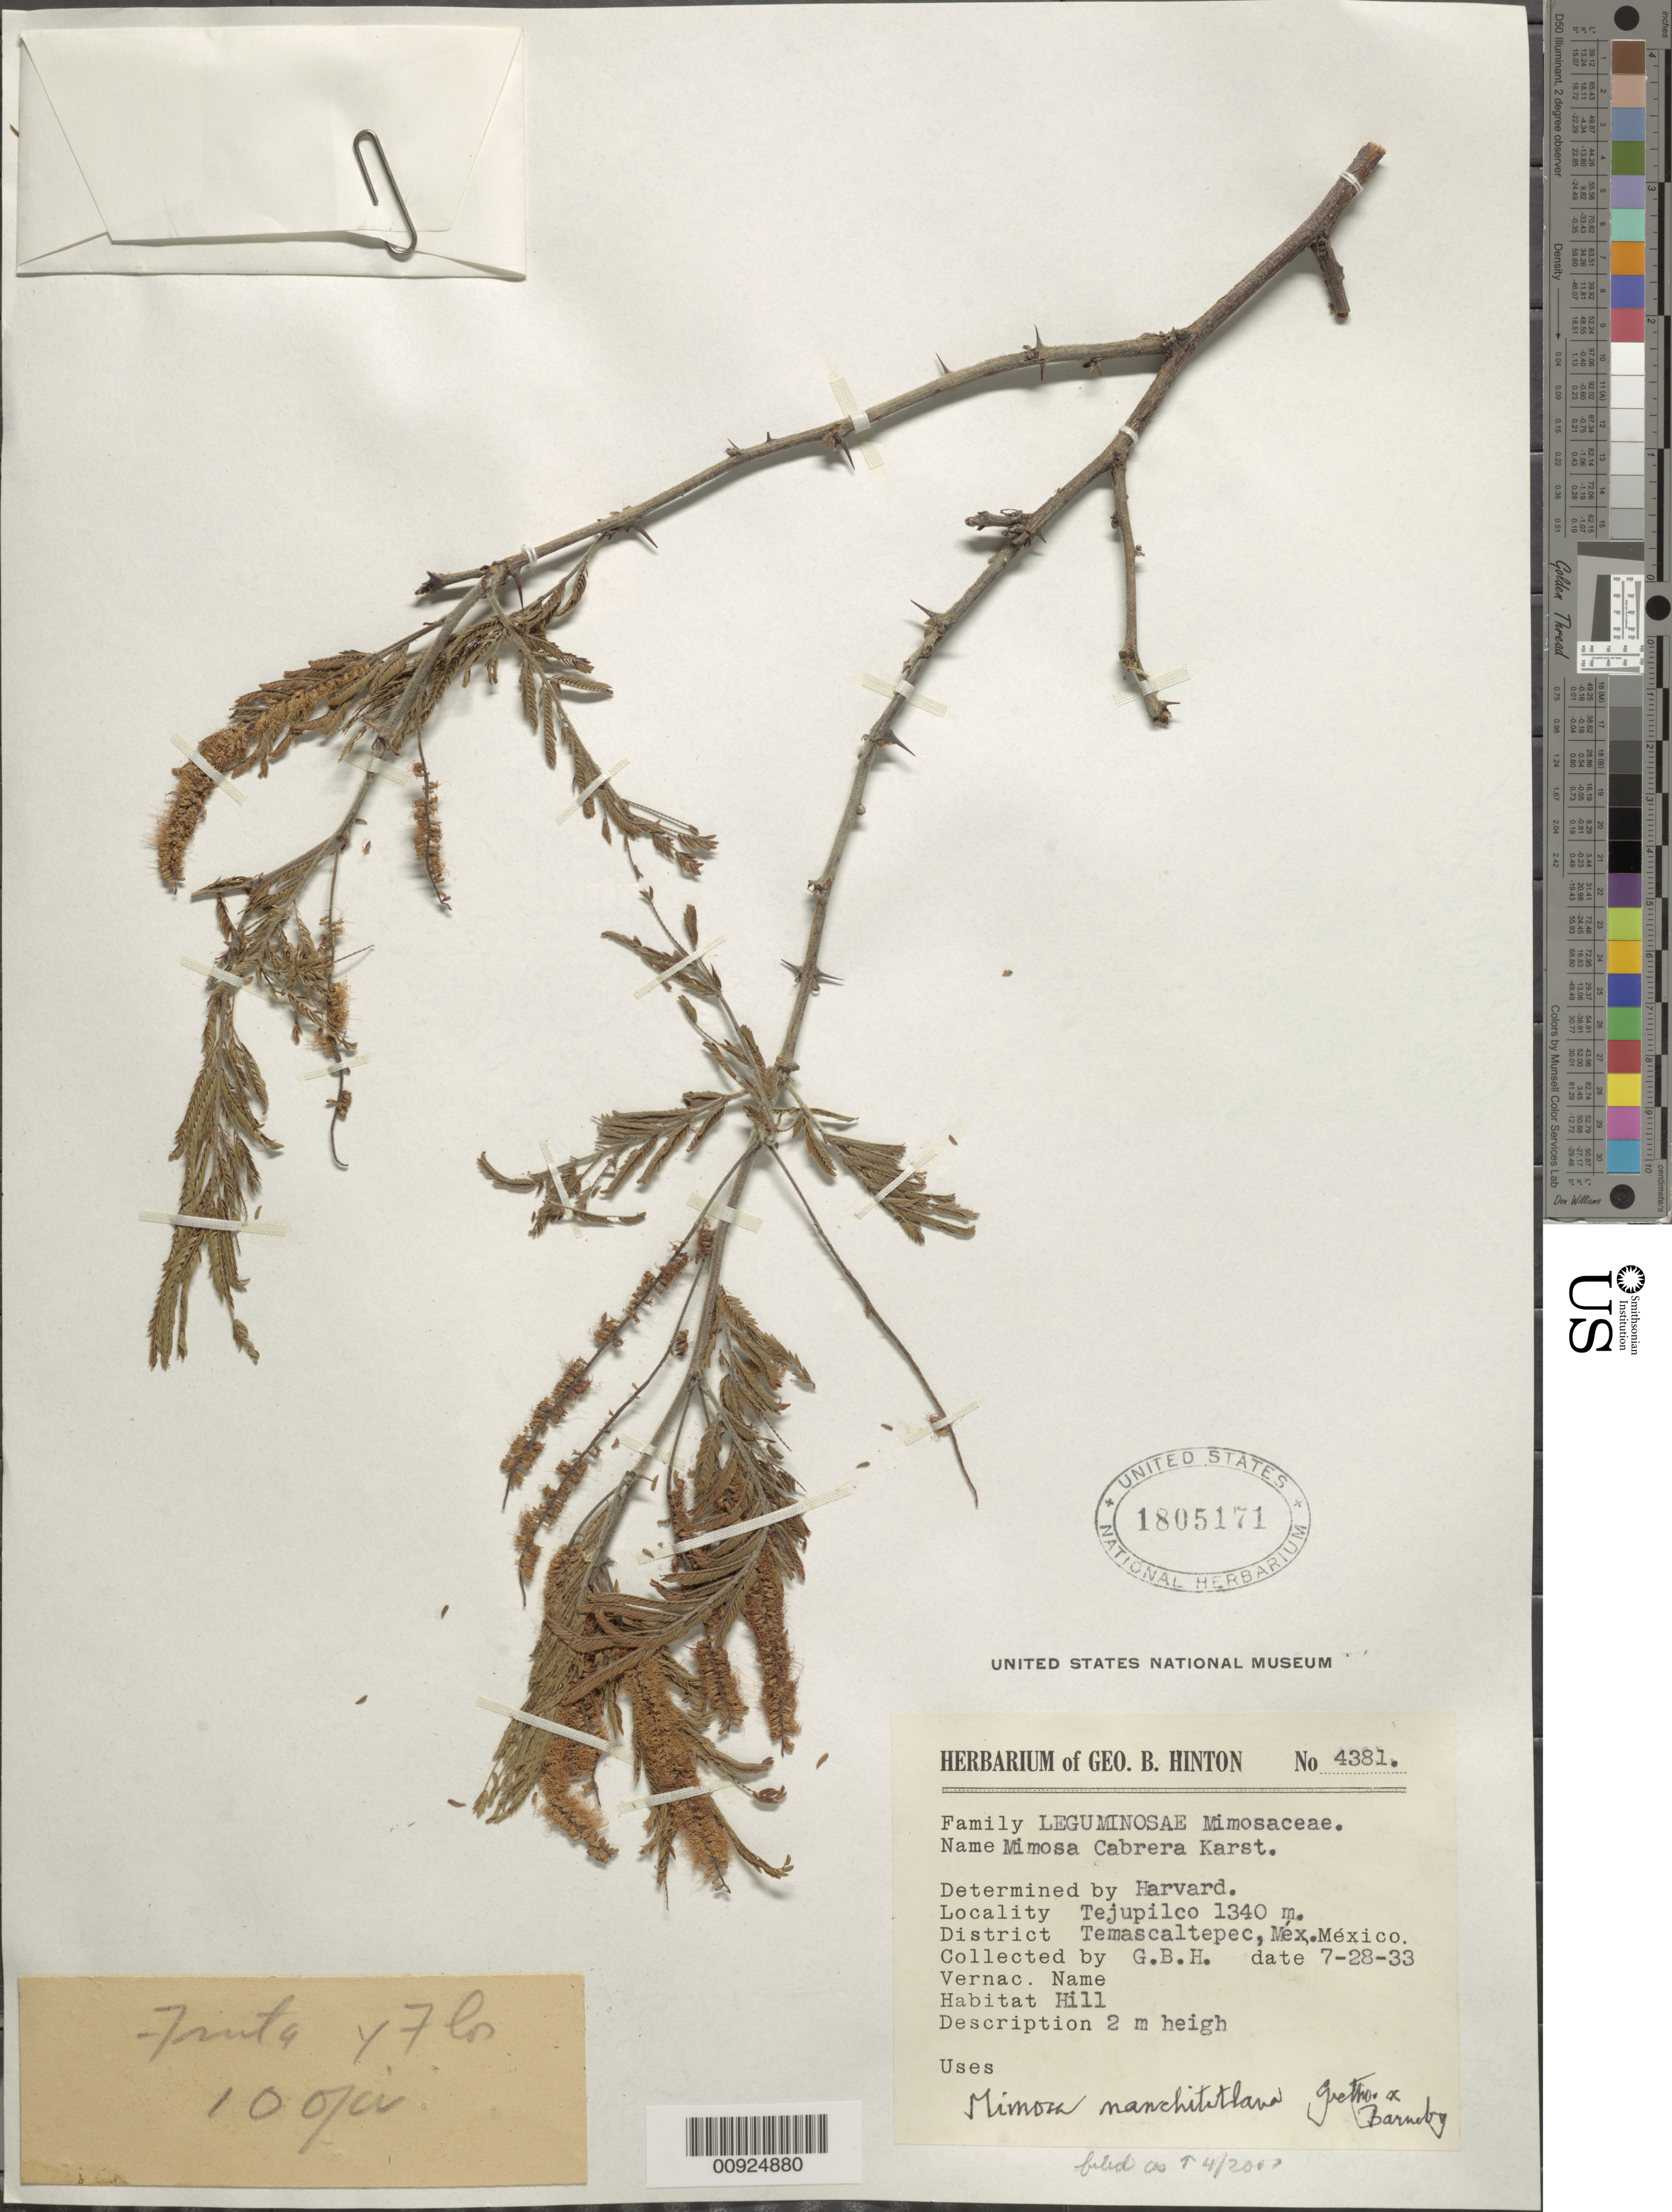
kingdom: Plantae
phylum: Tracheophyta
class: Magnoliopsida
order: Fabales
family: Fabaceae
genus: Mimosa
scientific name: Mimosa nanchititlana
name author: R. Grether & Barneby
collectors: G. B. Hinton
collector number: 4381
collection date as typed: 28 Jul 1933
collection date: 1933-07-28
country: Mexico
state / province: México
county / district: Temascaltepec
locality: Tejupilco, District Temascaltepec, State of Mexico.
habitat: Hill.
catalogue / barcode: US 1805171